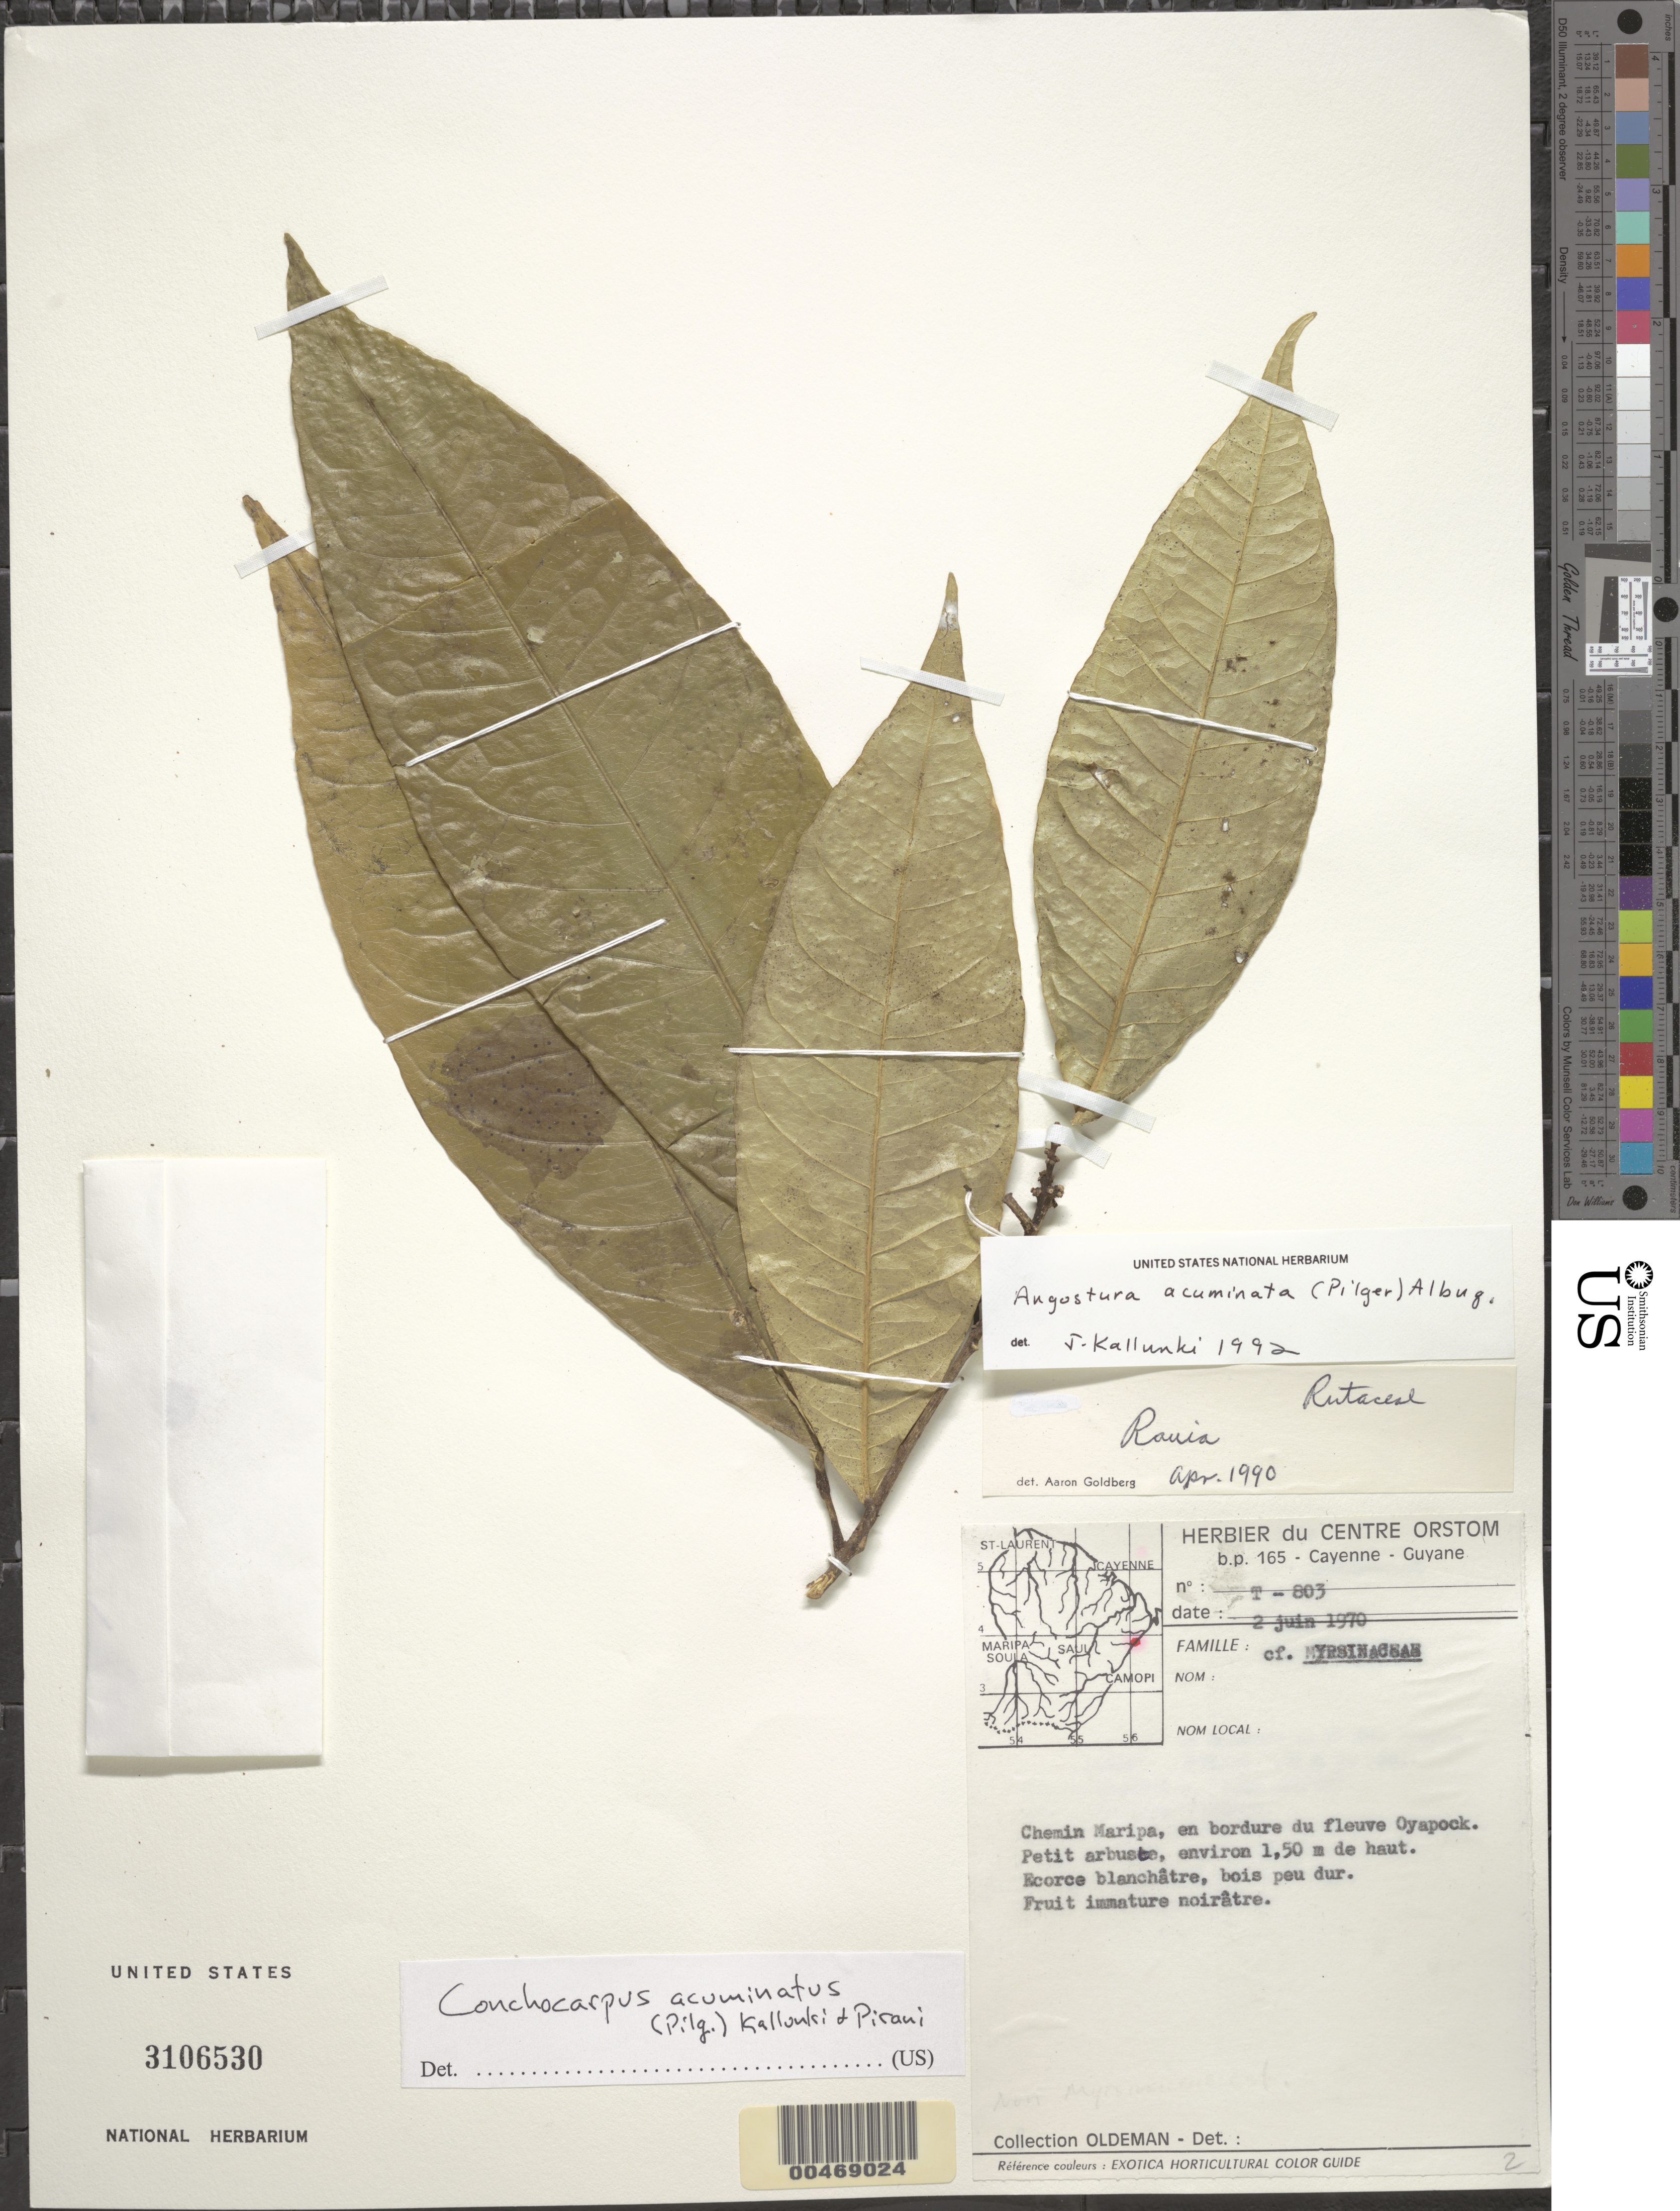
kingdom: Plantae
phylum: Tracheophyta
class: Magnoliopsida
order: Sapindales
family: Rutaceae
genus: Conchocarpus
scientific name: Conchocarpus acuminatus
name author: (Pilg.) Kallunki & Pirani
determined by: Kallunki, Jacquelyn A.; Pirani, J. R.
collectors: R. Oldeman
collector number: T 803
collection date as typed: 2-Jun-70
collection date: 1970-06-02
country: French Guiana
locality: Chemin Maripa, en bordure du fleuve Oyapock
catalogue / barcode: US 3106530